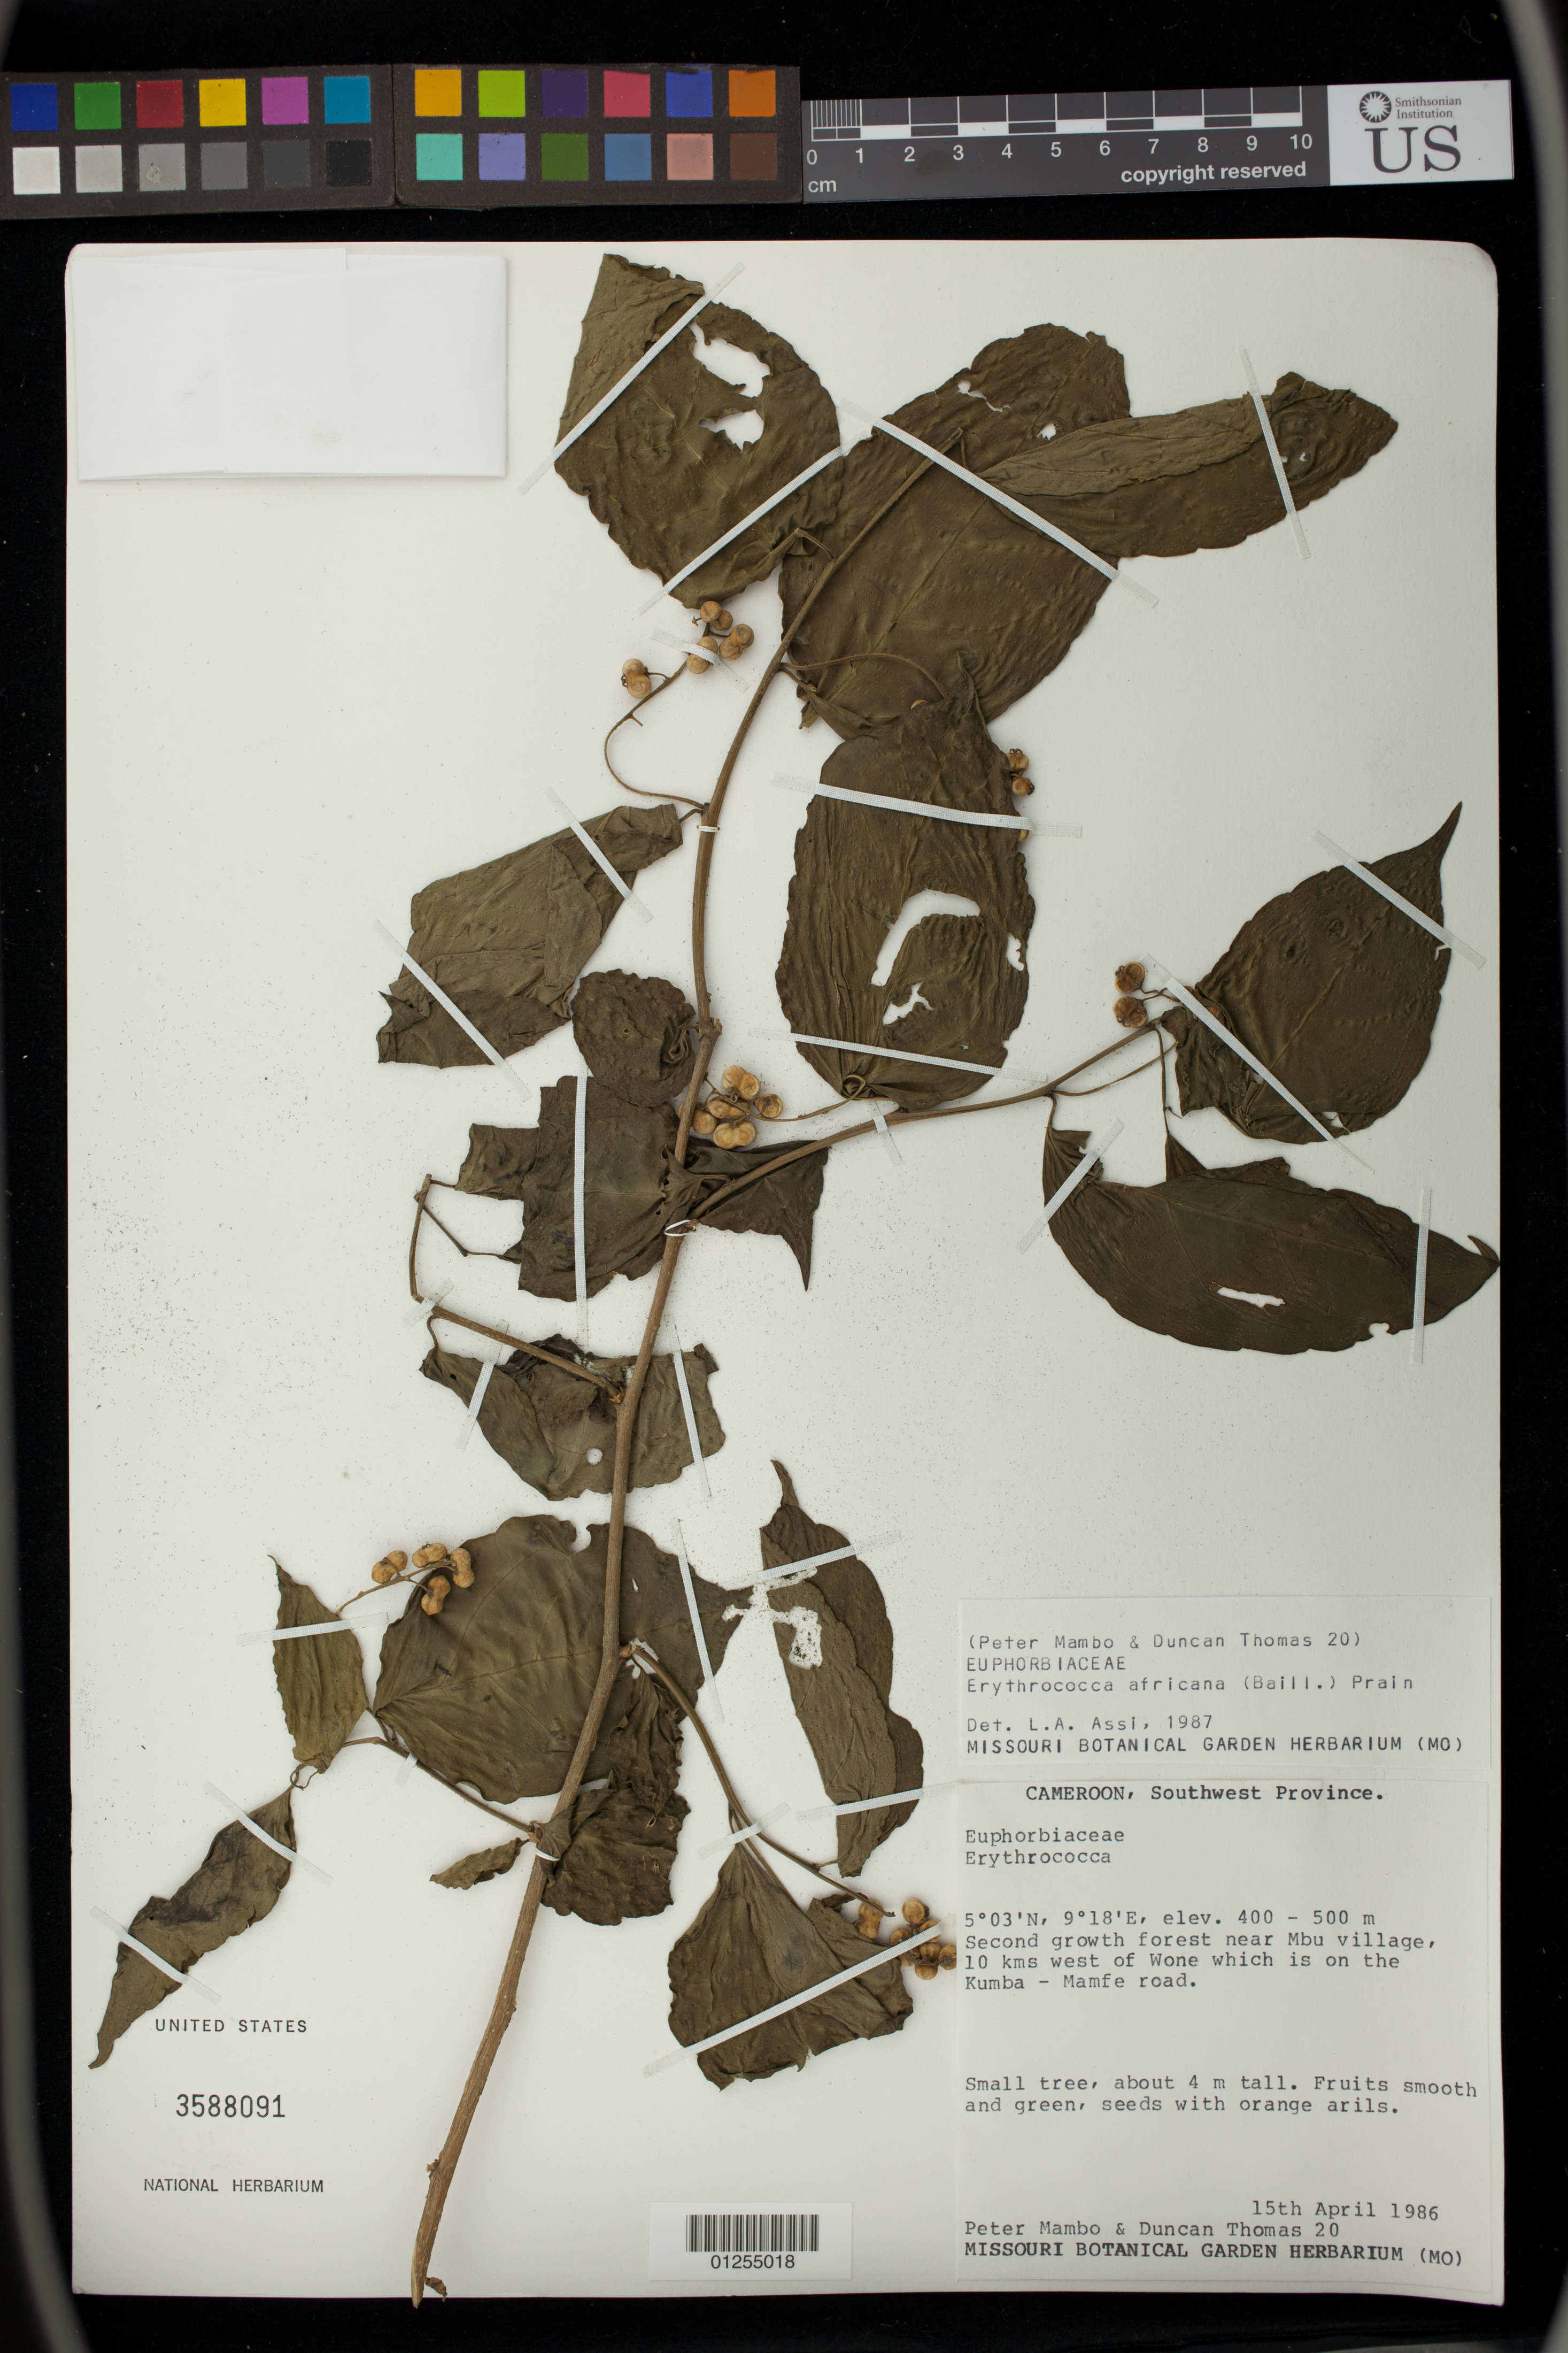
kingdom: Plantae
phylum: Tracheophyta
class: Magnoliopsida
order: Malpighiales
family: Euphorbiaceae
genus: Erythrococca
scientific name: Erythrococca africana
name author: (Baill.) Prain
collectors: P. Mambo & D. Thomas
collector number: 20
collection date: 1986-04-15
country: Cameroon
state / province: Sud-Ouest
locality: Second growth forest near Mbu village, 10 kms west of Wone which is on the Kumba-Mamfe road.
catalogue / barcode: US 3588091